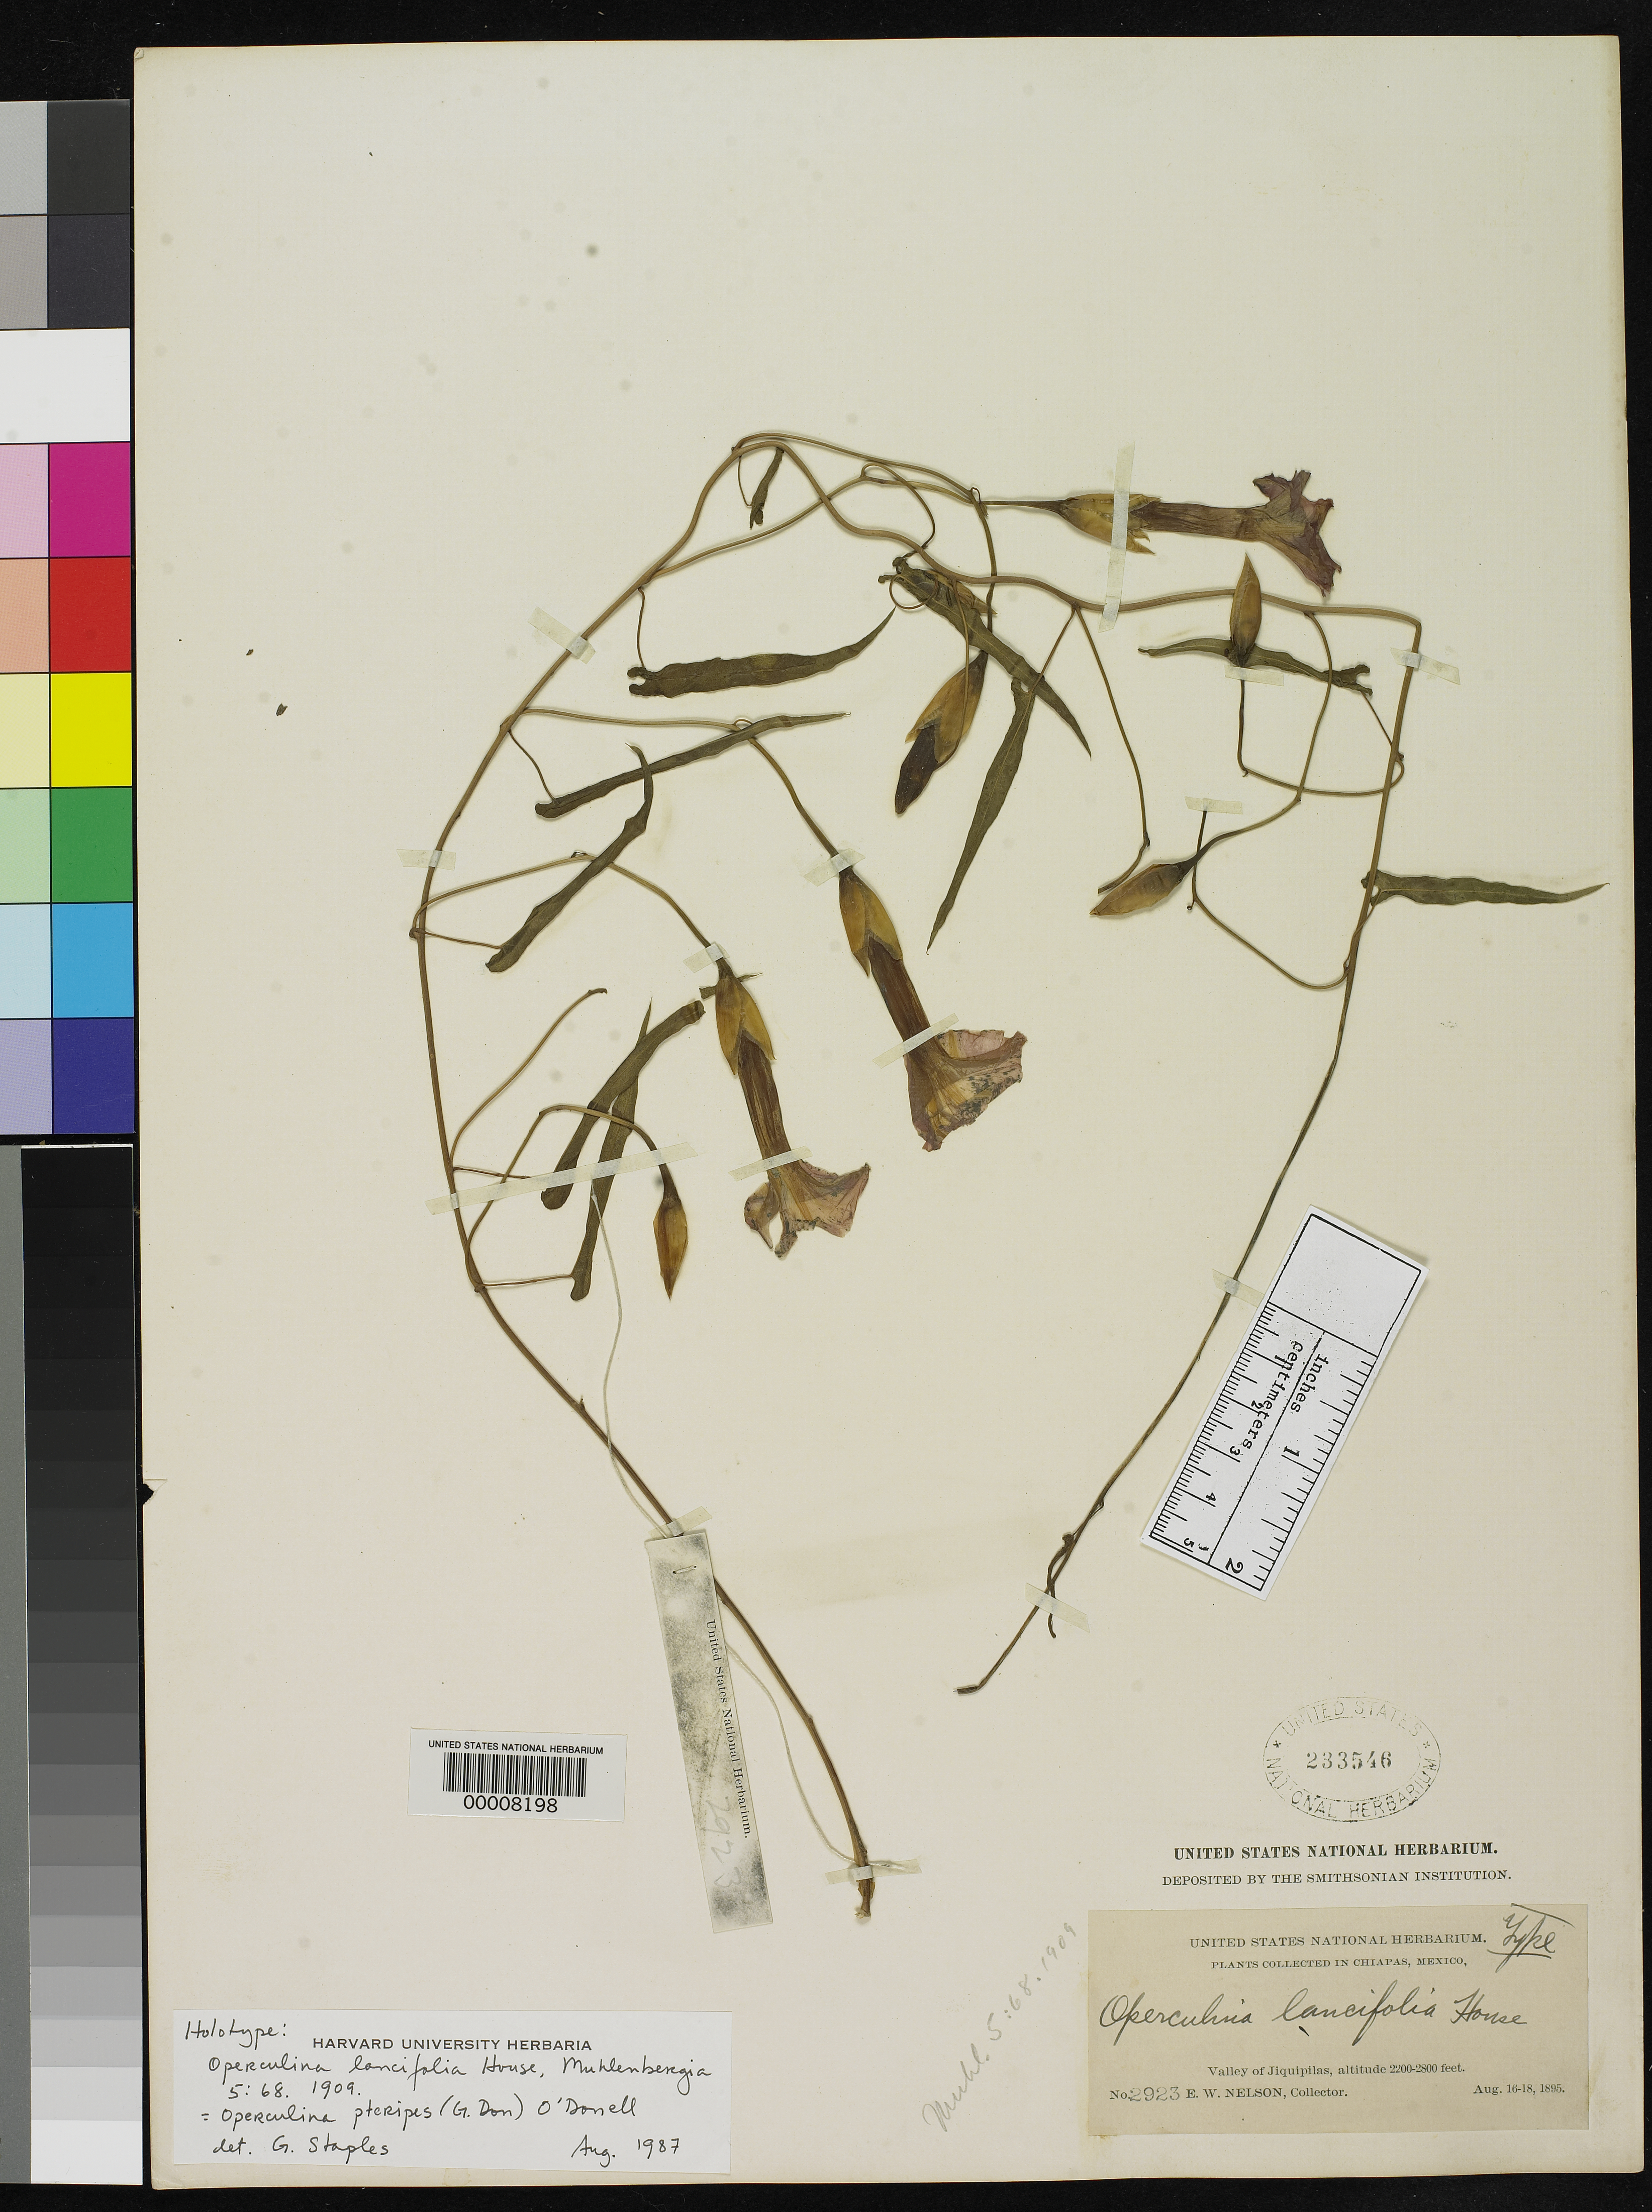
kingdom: Plantae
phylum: Tracheophyta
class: Magnoliopsida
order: Solanales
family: Convolvulaceae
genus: Operculina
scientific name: Operculina lancifolia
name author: House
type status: Holotype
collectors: E. W. Nelson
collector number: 2923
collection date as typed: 16 Aug 1895 to 18 Aug 1895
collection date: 1895-08-16/1895-08-18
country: Mexico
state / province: Chiapas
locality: Valley of Jiquipilas.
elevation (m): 671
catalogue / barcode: US 233546